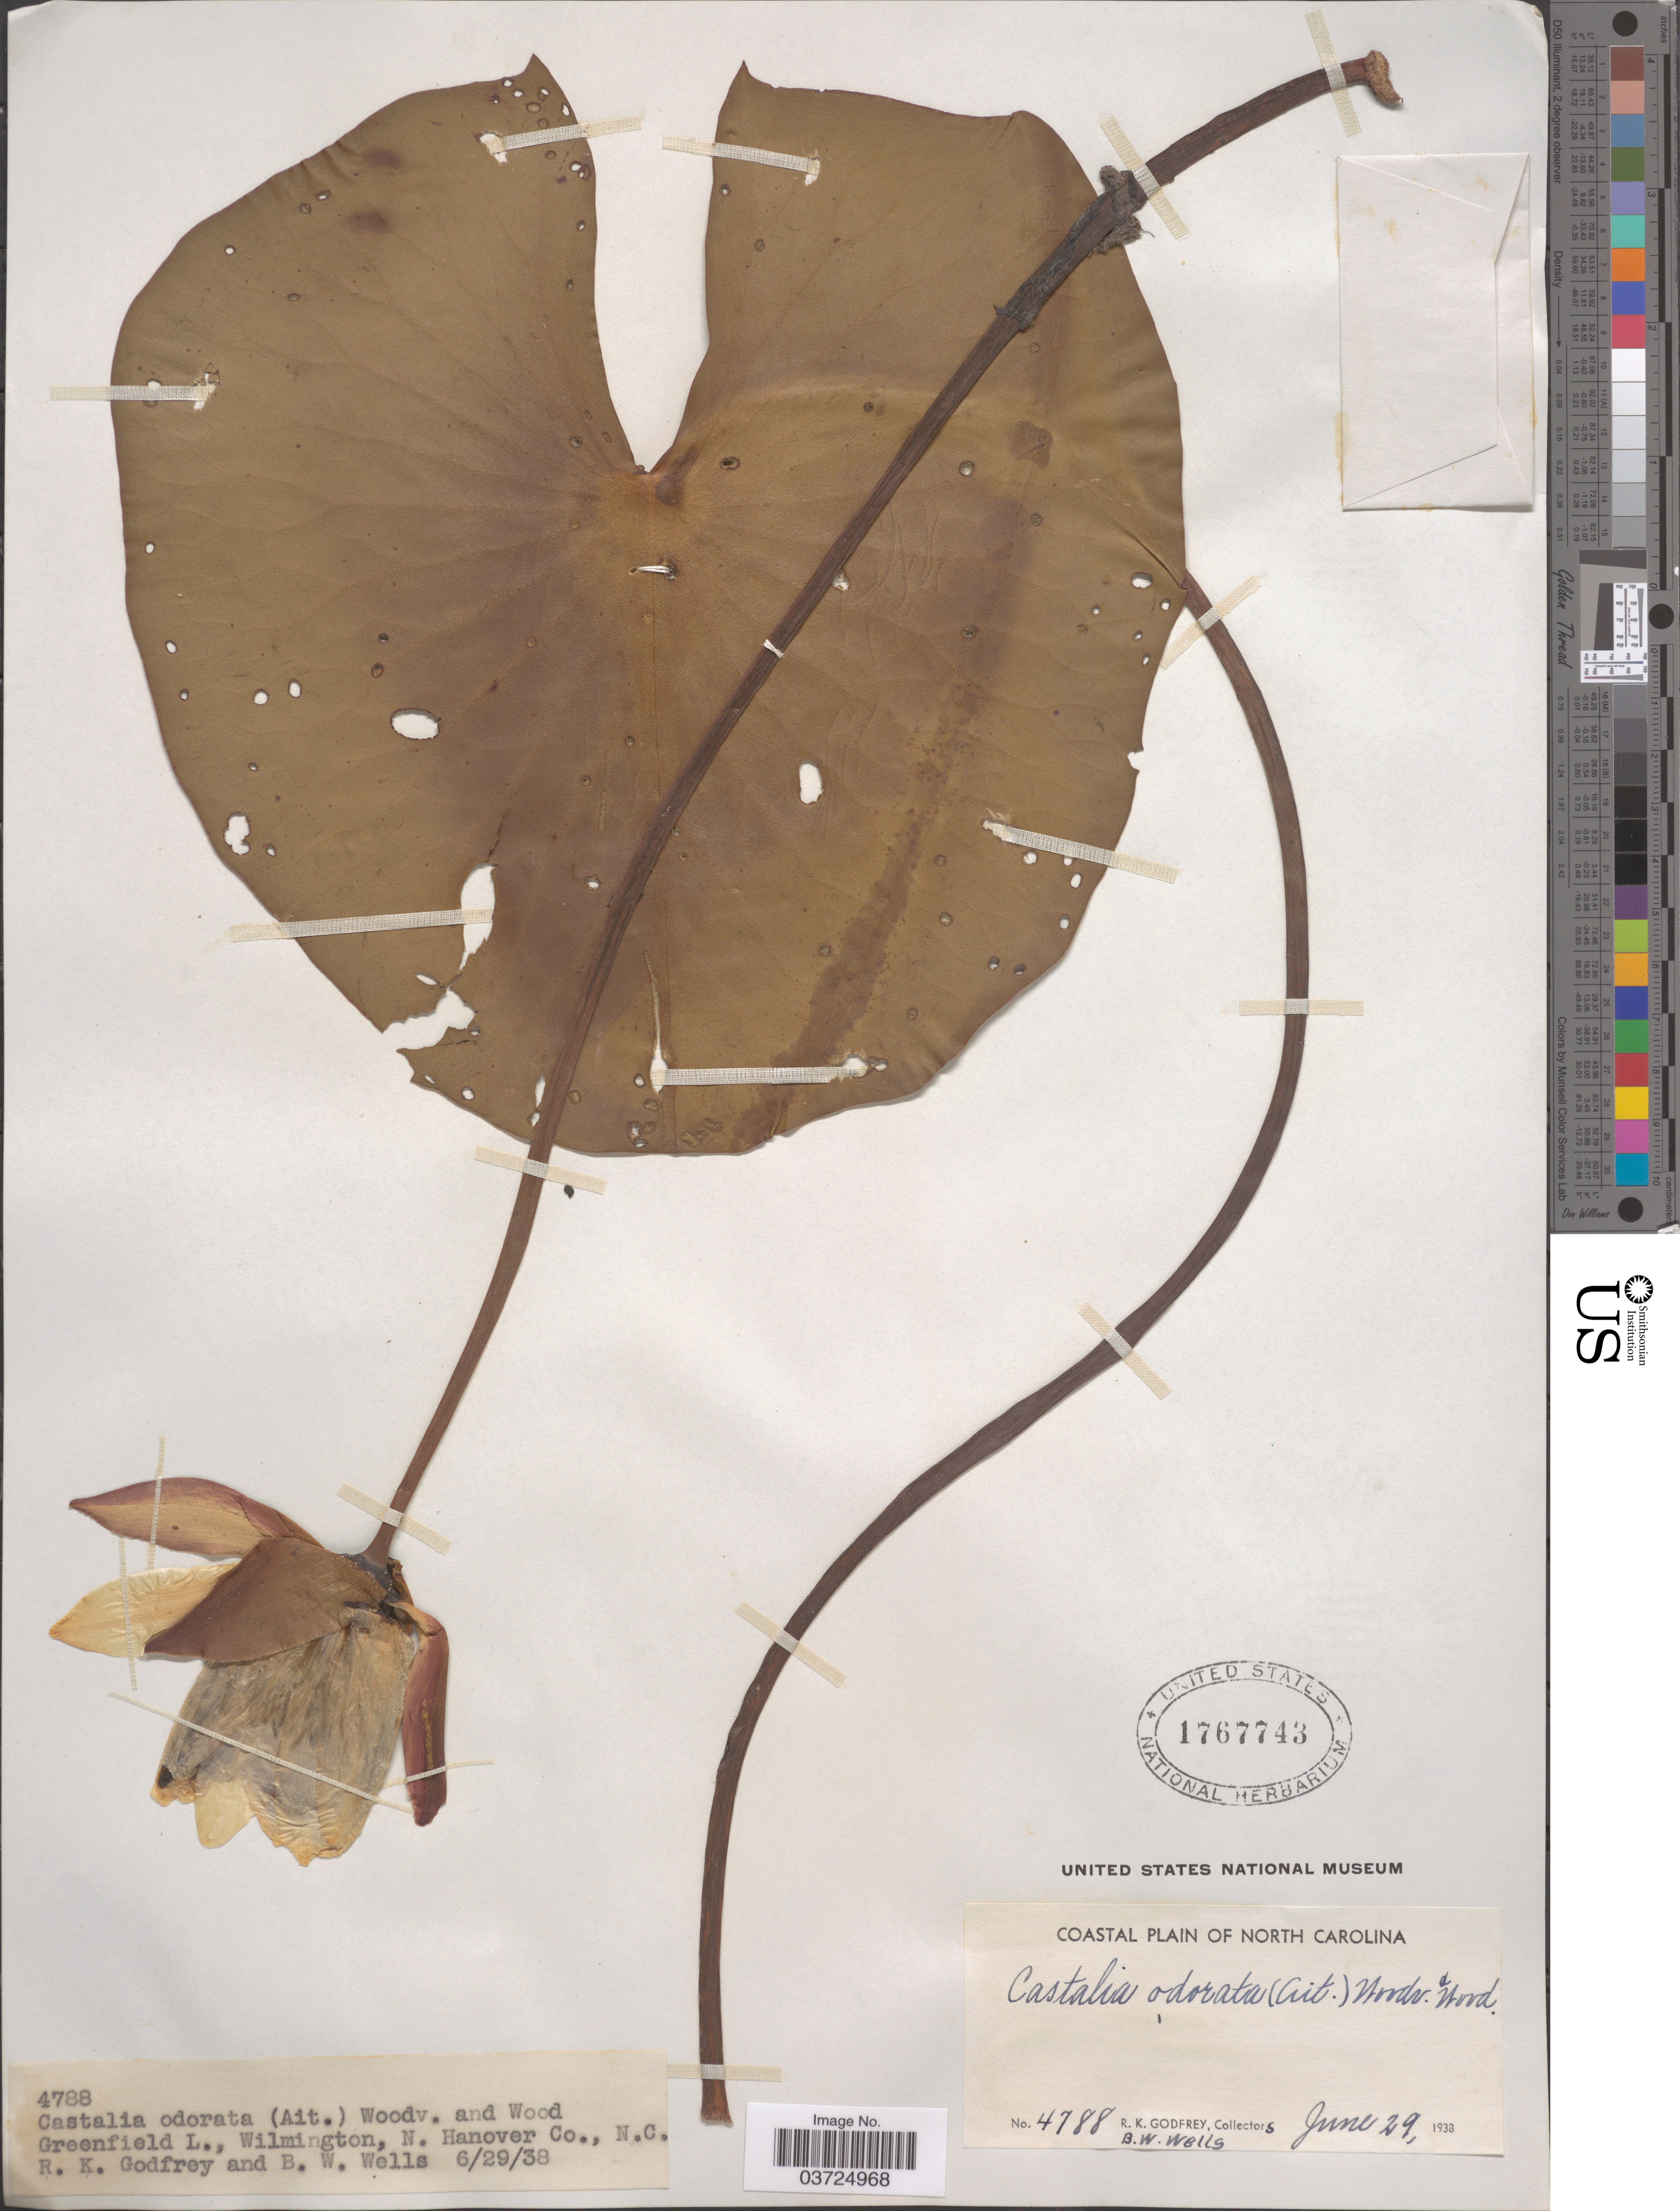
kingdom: Plantae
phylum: Tracheophyta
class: Magnoliopsida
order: Nymphaeales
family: Nymphaeaceae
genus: Nymphaea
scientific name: Nymphaea odorata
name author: Aiton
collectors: R. K. Godfrey & B. Wells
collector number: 4788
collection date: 1938-06-29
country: United States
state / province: North Carolina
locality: Coastal Plain. Greenfield L., Wilmington, N. Hanover Co.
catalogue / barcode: US 1767743